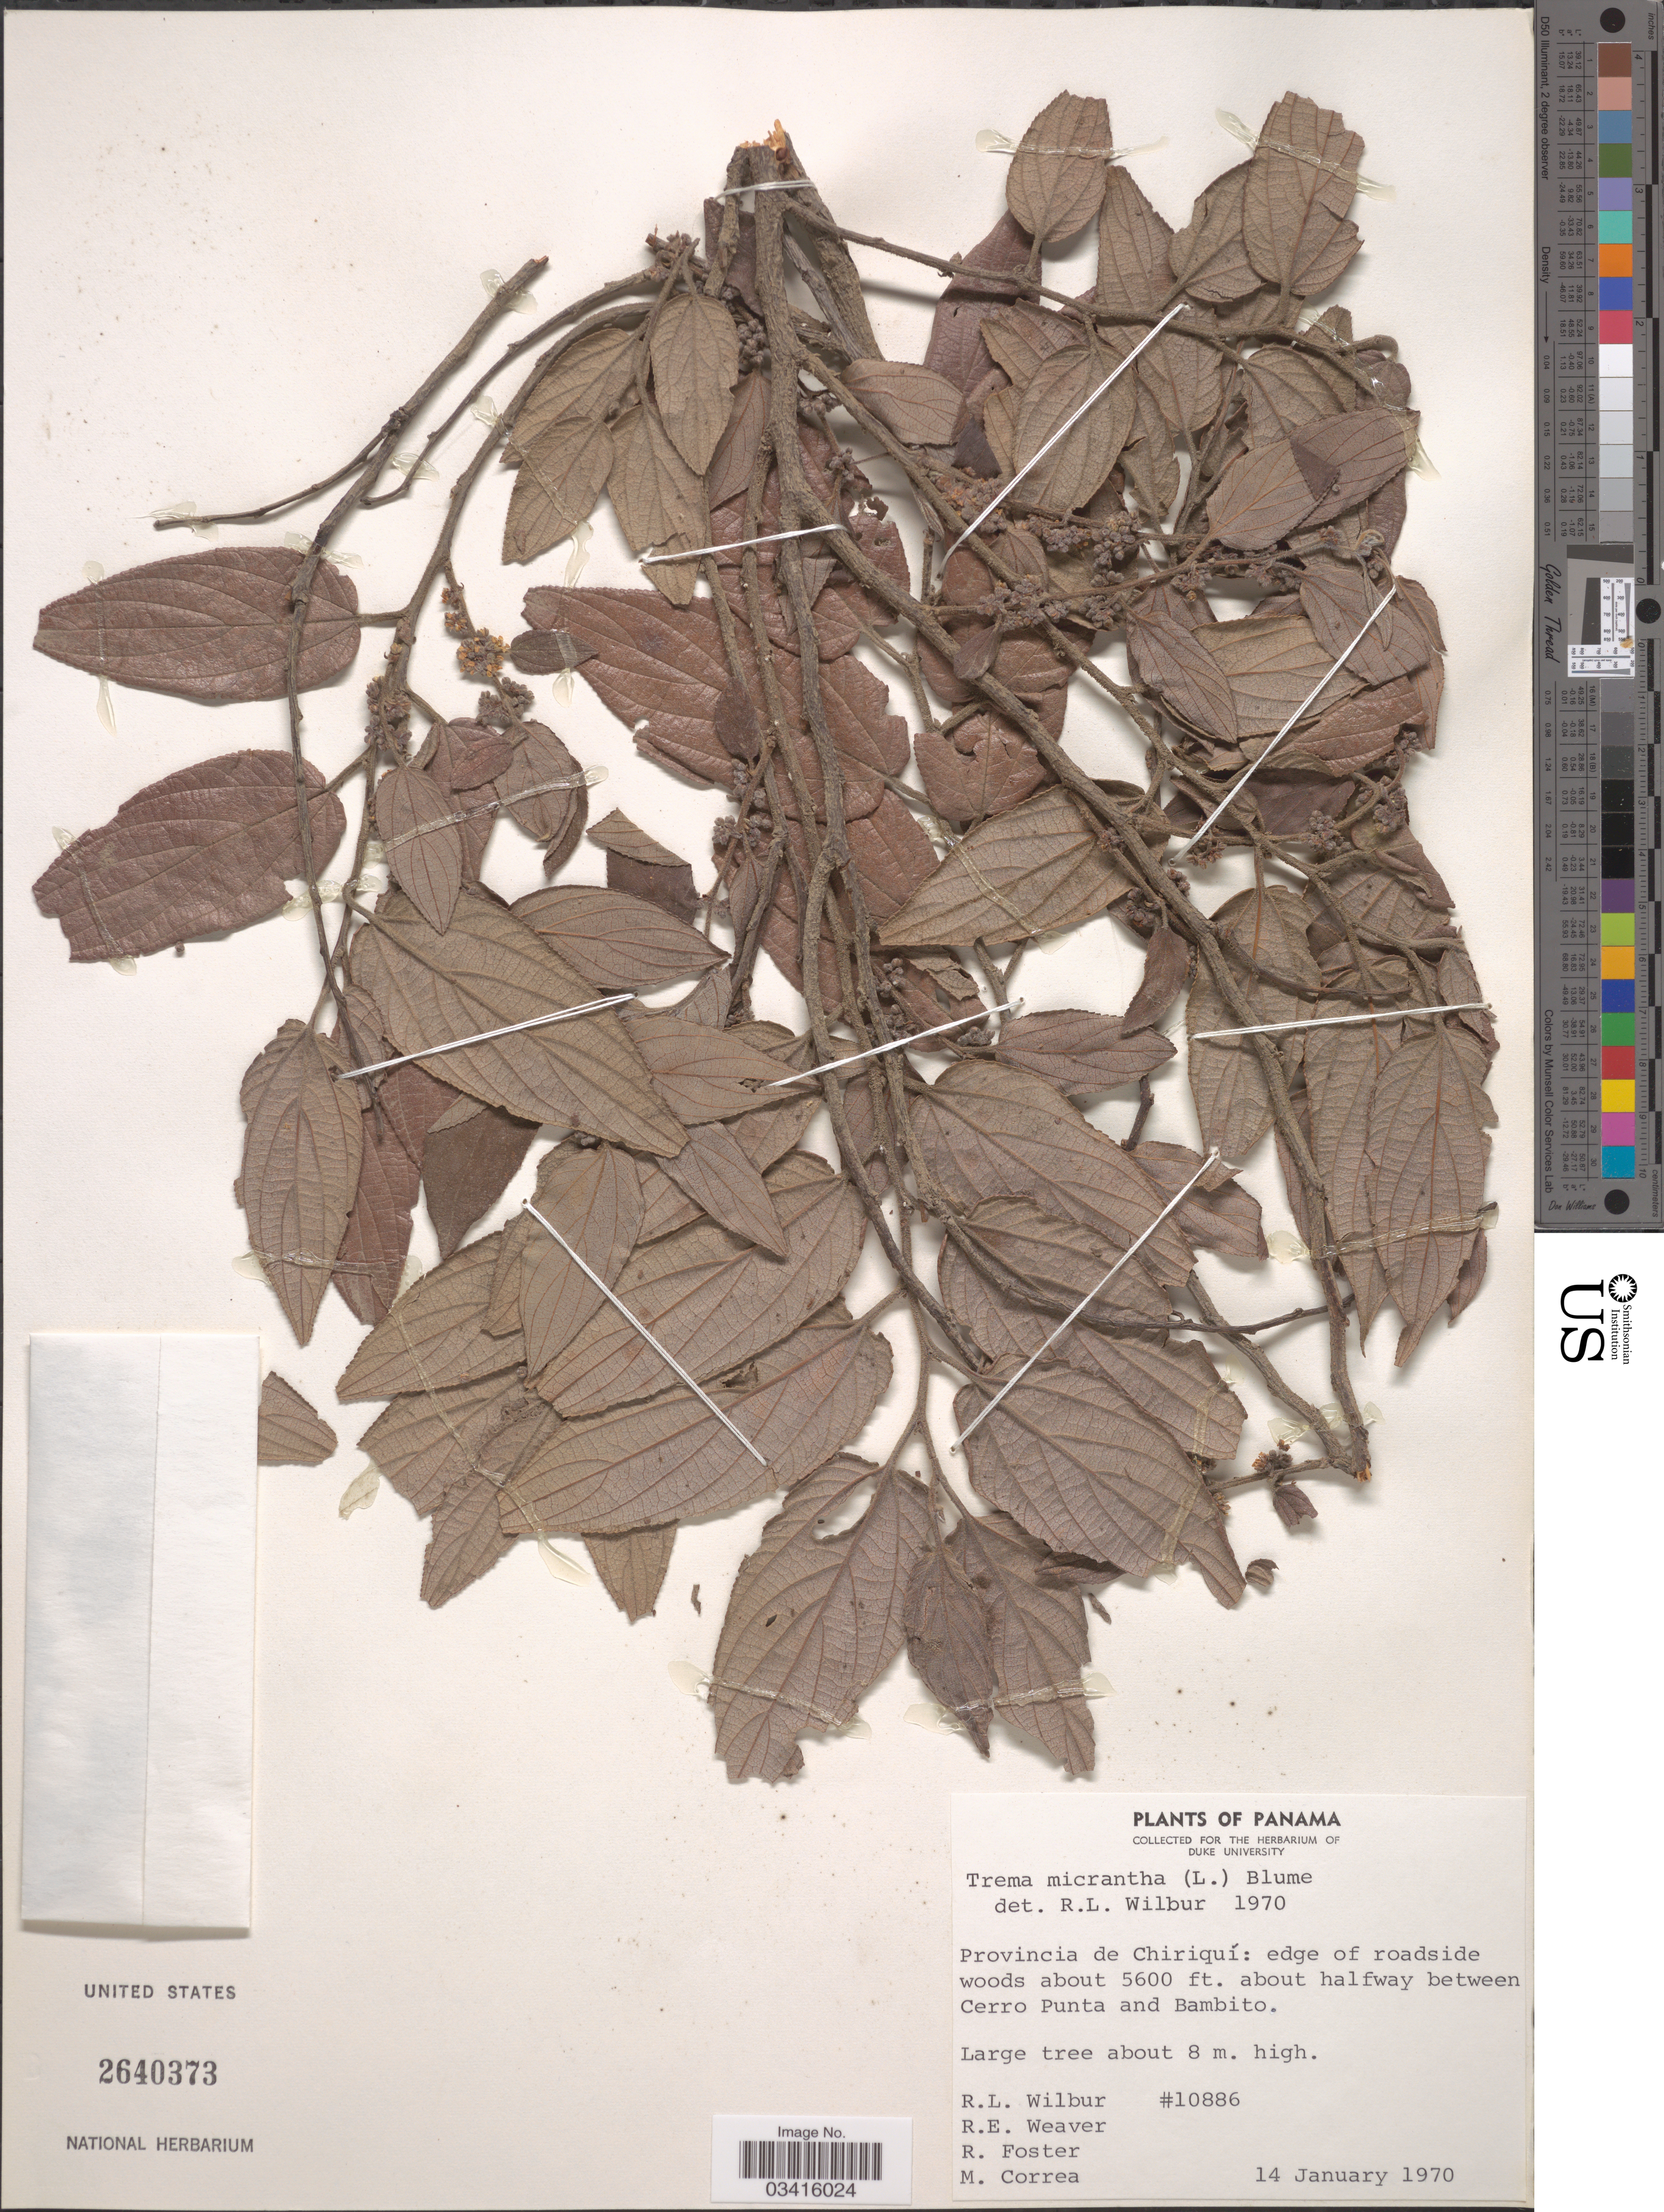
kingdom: Plantae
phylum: Tracheophyta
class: Magnoliopsida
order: Rosales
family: Cannabaceae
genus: Trema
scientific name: Trema micranthum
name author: (L.) Blume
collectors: R. L. Wilbur, R. E. Weaver, R. Foster & M. Correa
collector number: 10886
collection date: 1970-01-14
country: Panama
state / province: Chiriqui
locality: Edge of roadside woods about halfway between Cerro Punta and Bambito.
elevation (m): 1707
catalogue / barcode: US 2640373